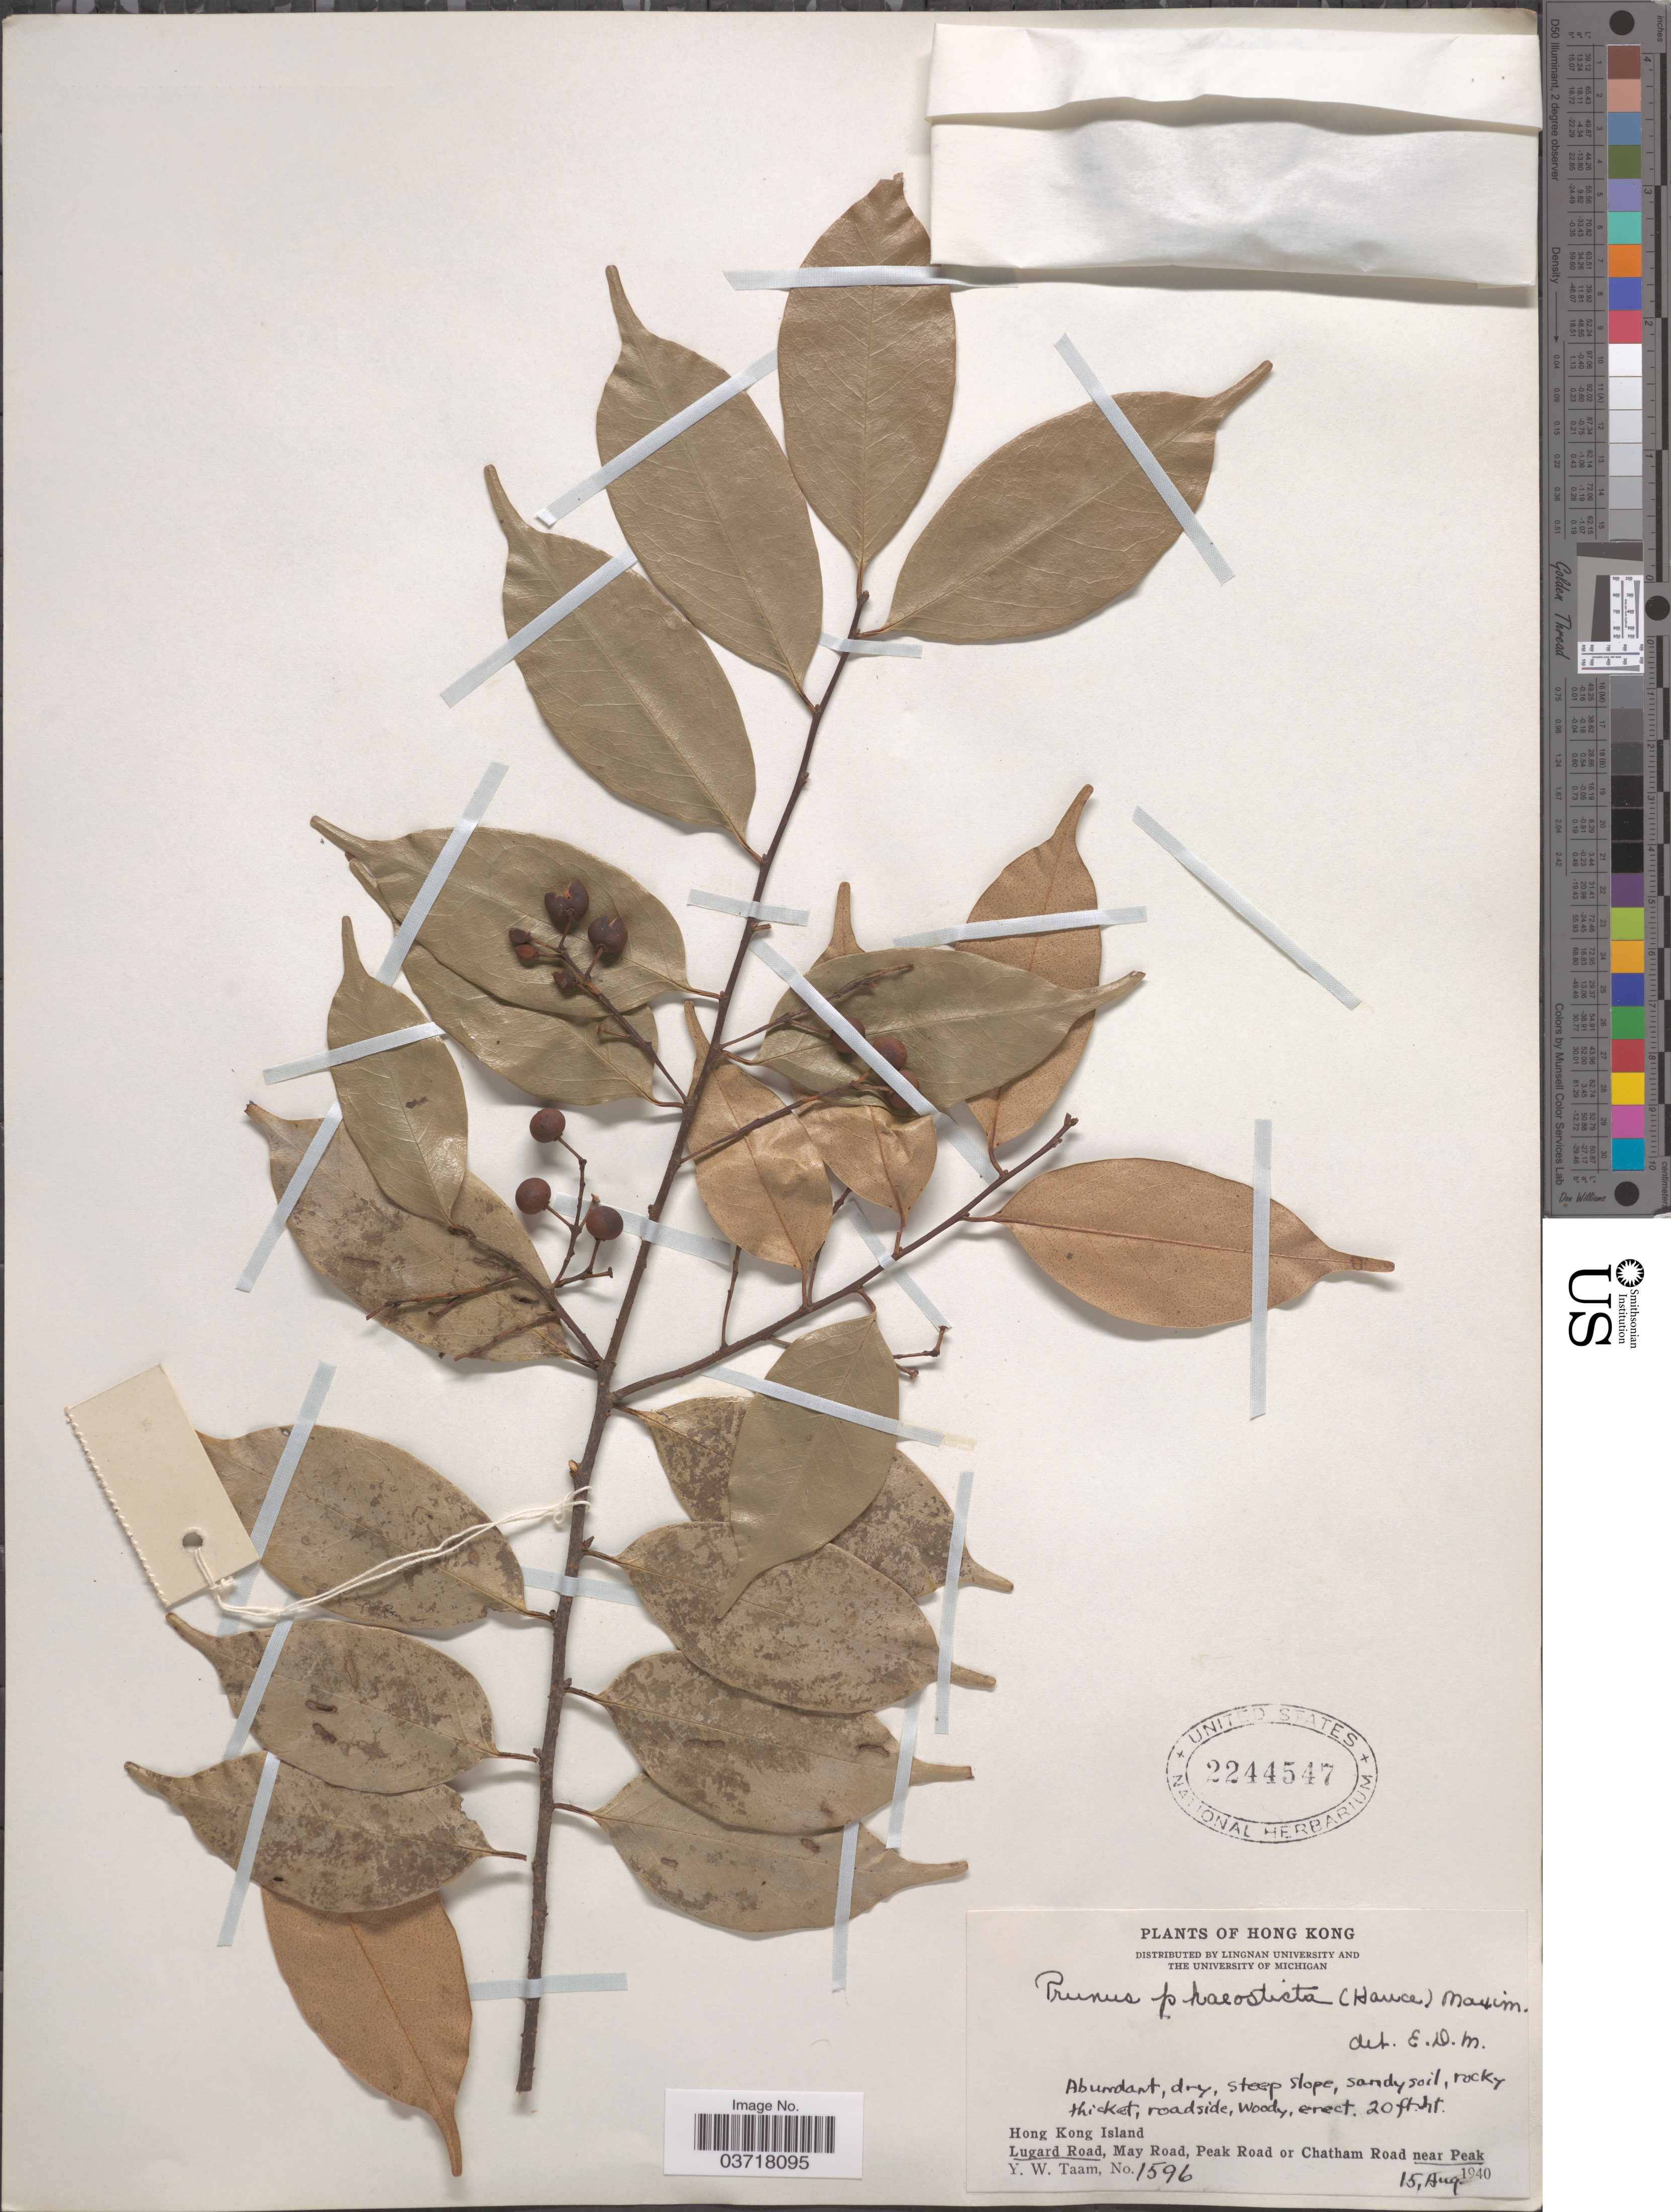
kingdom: Plantae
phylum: Tracheophyta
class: Magnoliopsida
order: Rosales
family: Rosaceae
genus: Prunus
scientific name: Prunus phaeosticta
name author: (Hance) Maxim.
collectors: Y. W. Taam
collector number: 1596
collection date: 1940-08-15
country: China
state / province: Hong Kong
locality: Hong Kong Island. Lugard Road near Peak. [unsure placement]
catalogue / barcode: US 2244547